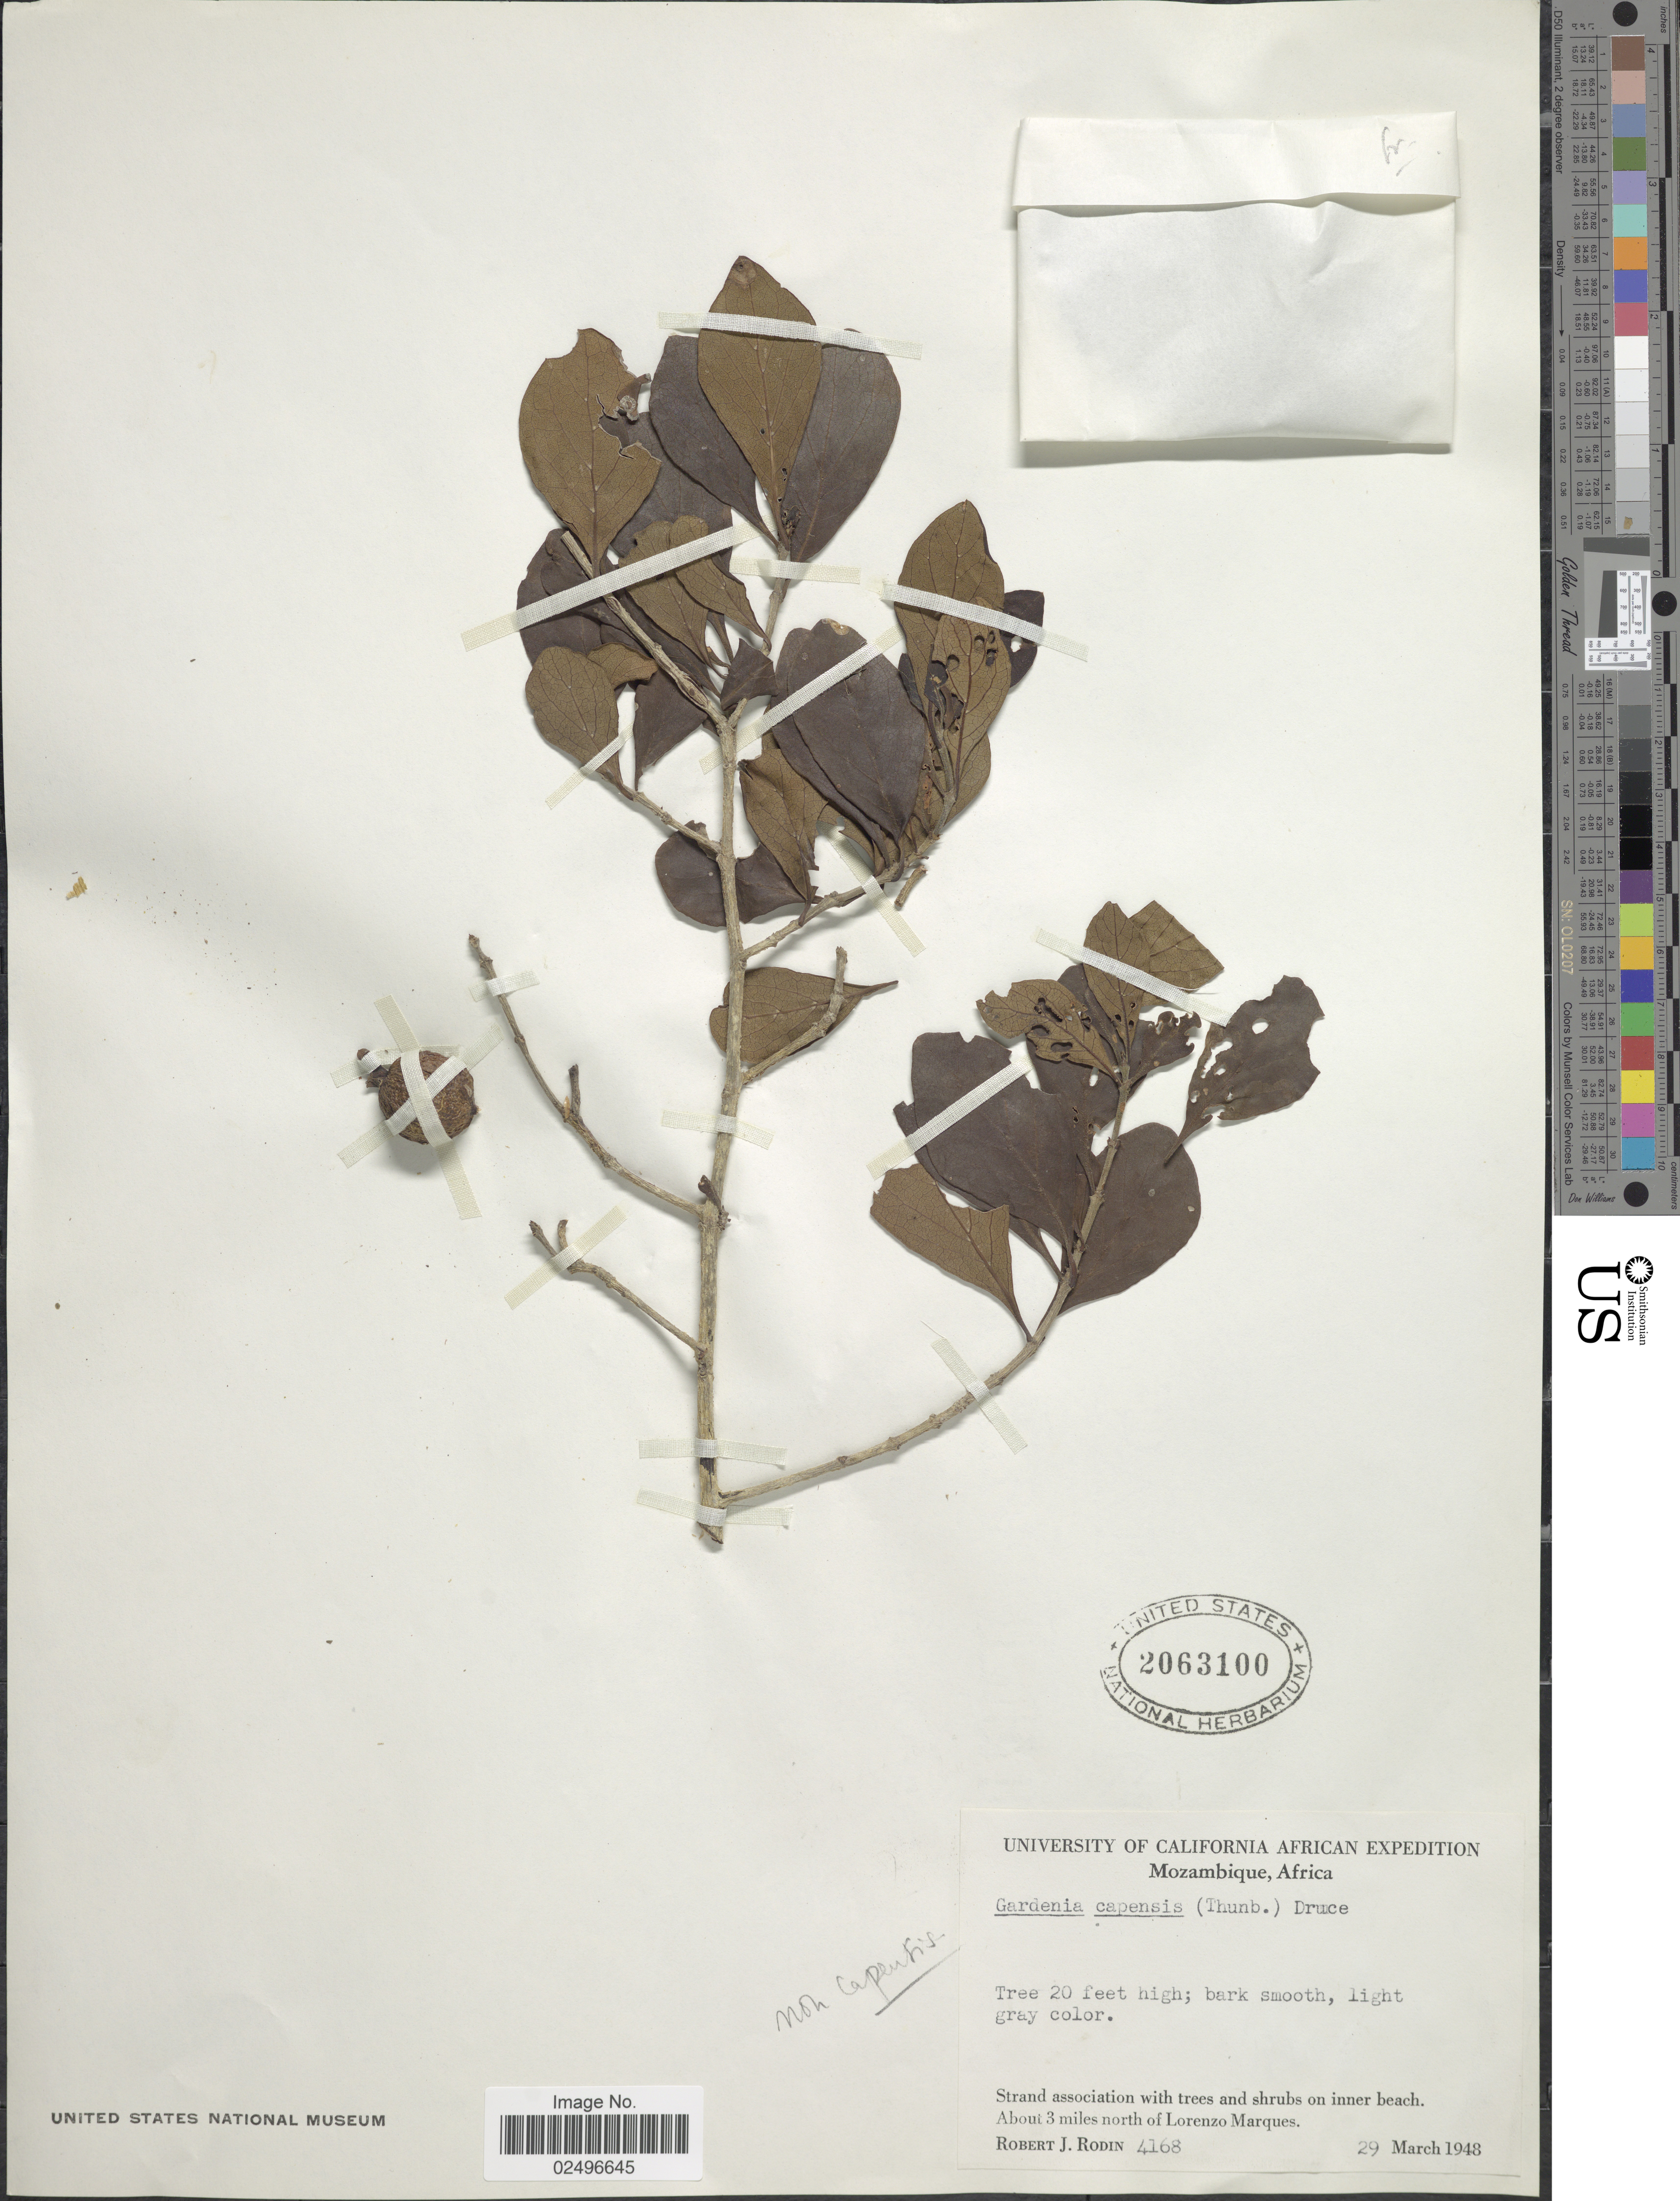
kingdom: Plantae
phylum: Tracheophyta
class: Magnoliopsida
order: Gentianales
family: Rubiaceae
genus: Gardenia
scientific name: Gardenia sp.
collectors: R. J. Rodin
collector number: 4168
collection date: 1948-03-29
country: Mozambique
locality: About 3 miles north of Lorenzo Marques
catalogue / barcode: US 2063100